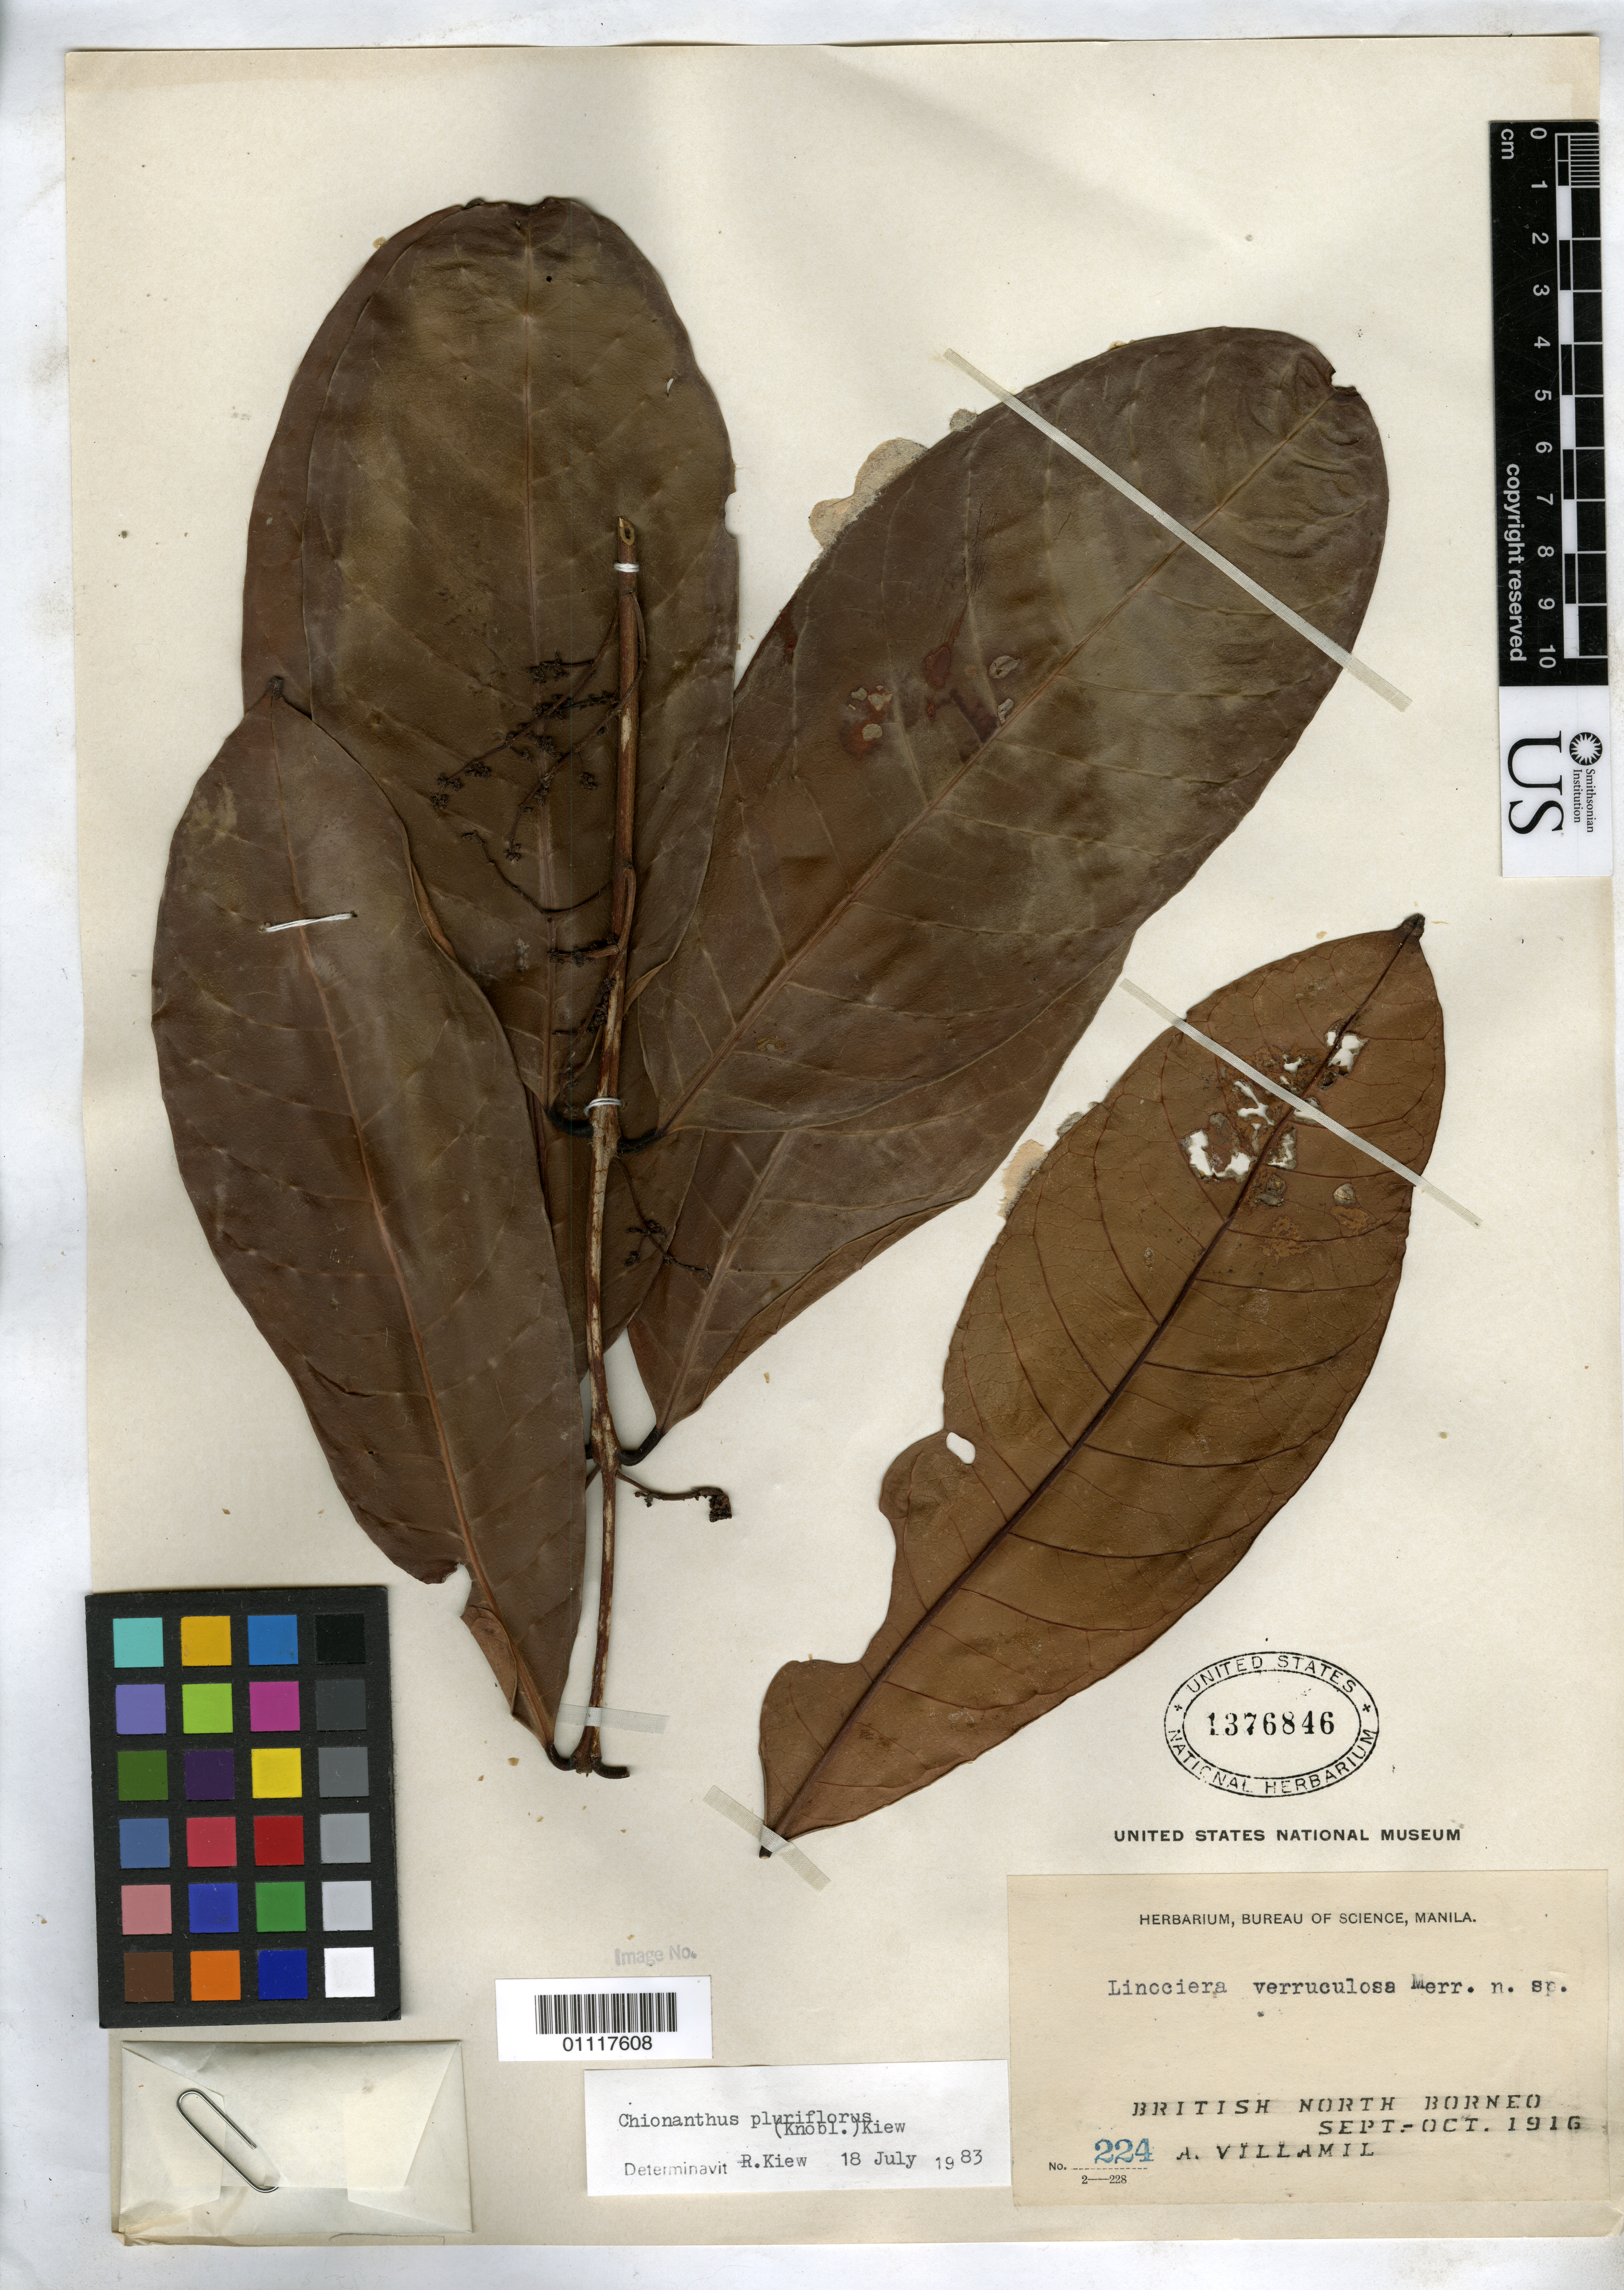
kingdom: Plantae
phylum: Tracheophyta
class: Magnoliopsida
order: Lamiales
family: Oleaceae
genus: Linociera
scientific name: Linociera verruculosa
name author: Merr.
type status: Type Collection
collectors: A. Villamil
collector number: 224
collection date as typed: Sep 1916 to -- Oct 1916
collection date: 1916-09/1916-10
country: Malaysia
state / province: Sabah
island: Borneo Island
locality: British North Borneo.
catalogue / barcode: US 1376846